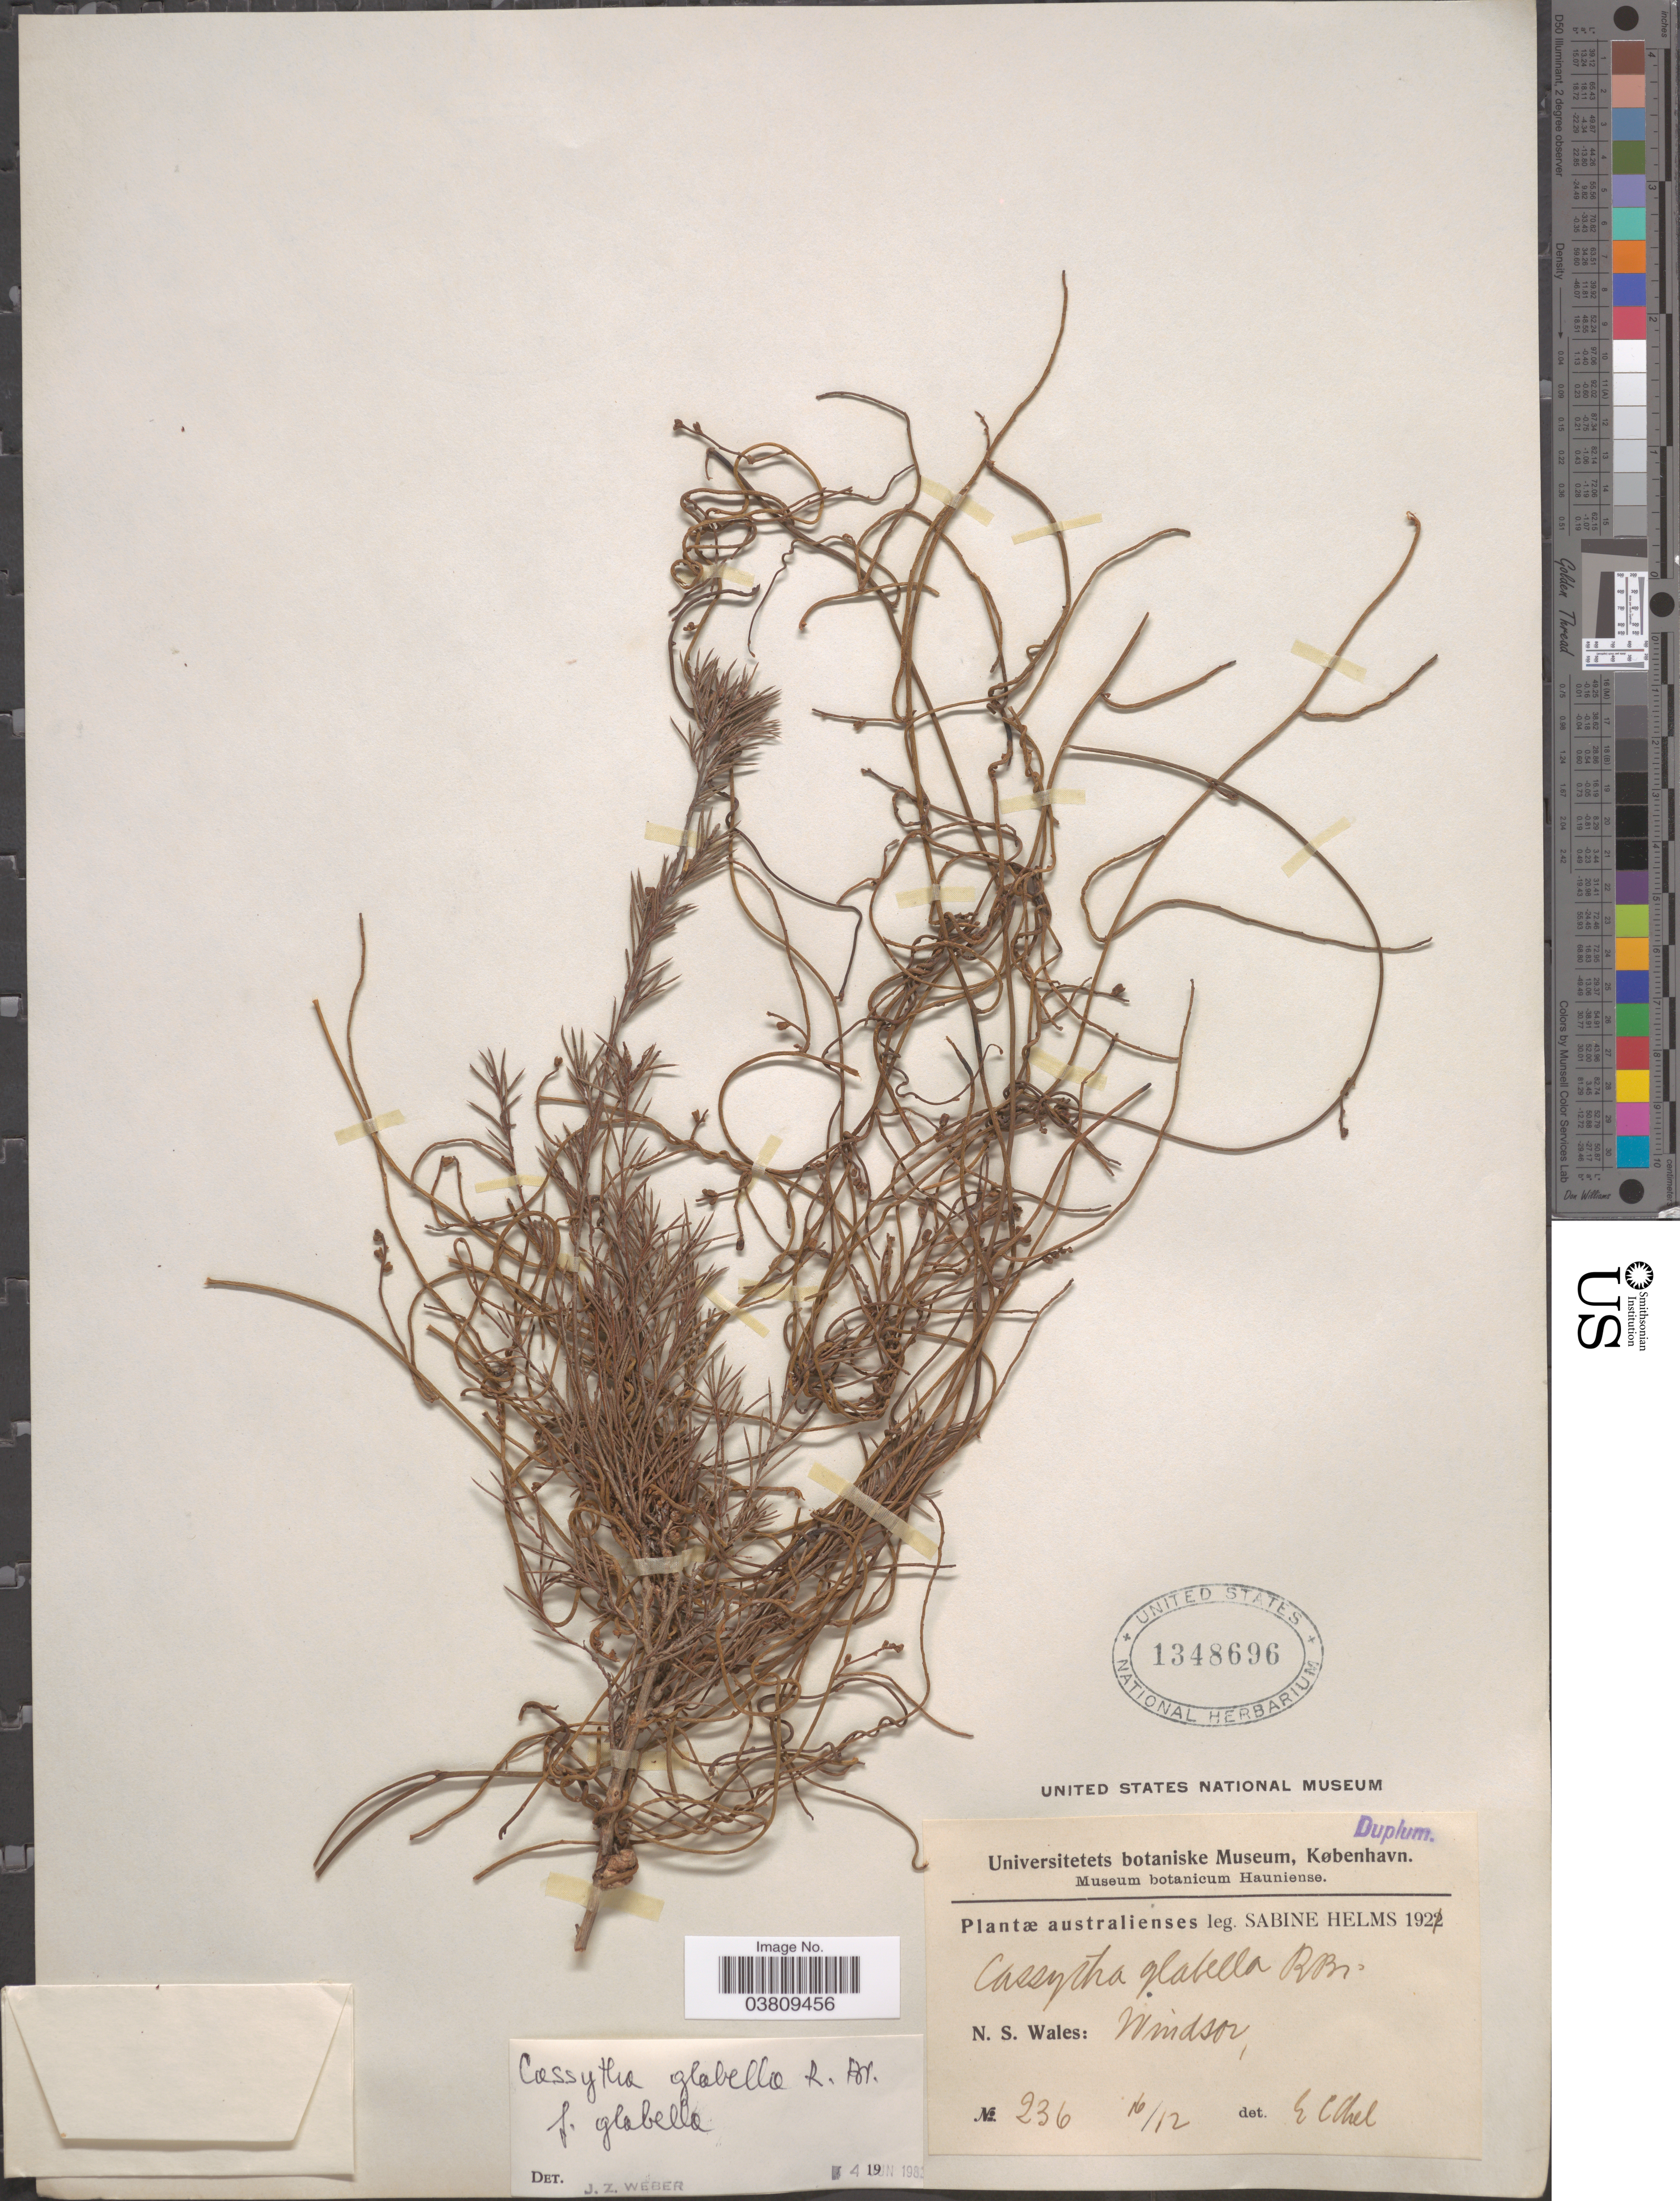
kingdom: Plantae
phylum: Tracheophyta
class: Magnoliopsida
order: Laurales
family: Lauraceae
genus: Cassytha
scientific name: Cassytha glabella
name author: R. Br.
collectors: S. Helms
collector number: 236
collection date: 1921-12-16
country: Australia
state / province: New South Wales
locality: Australienses. Windsor.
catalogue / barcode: US 1348696